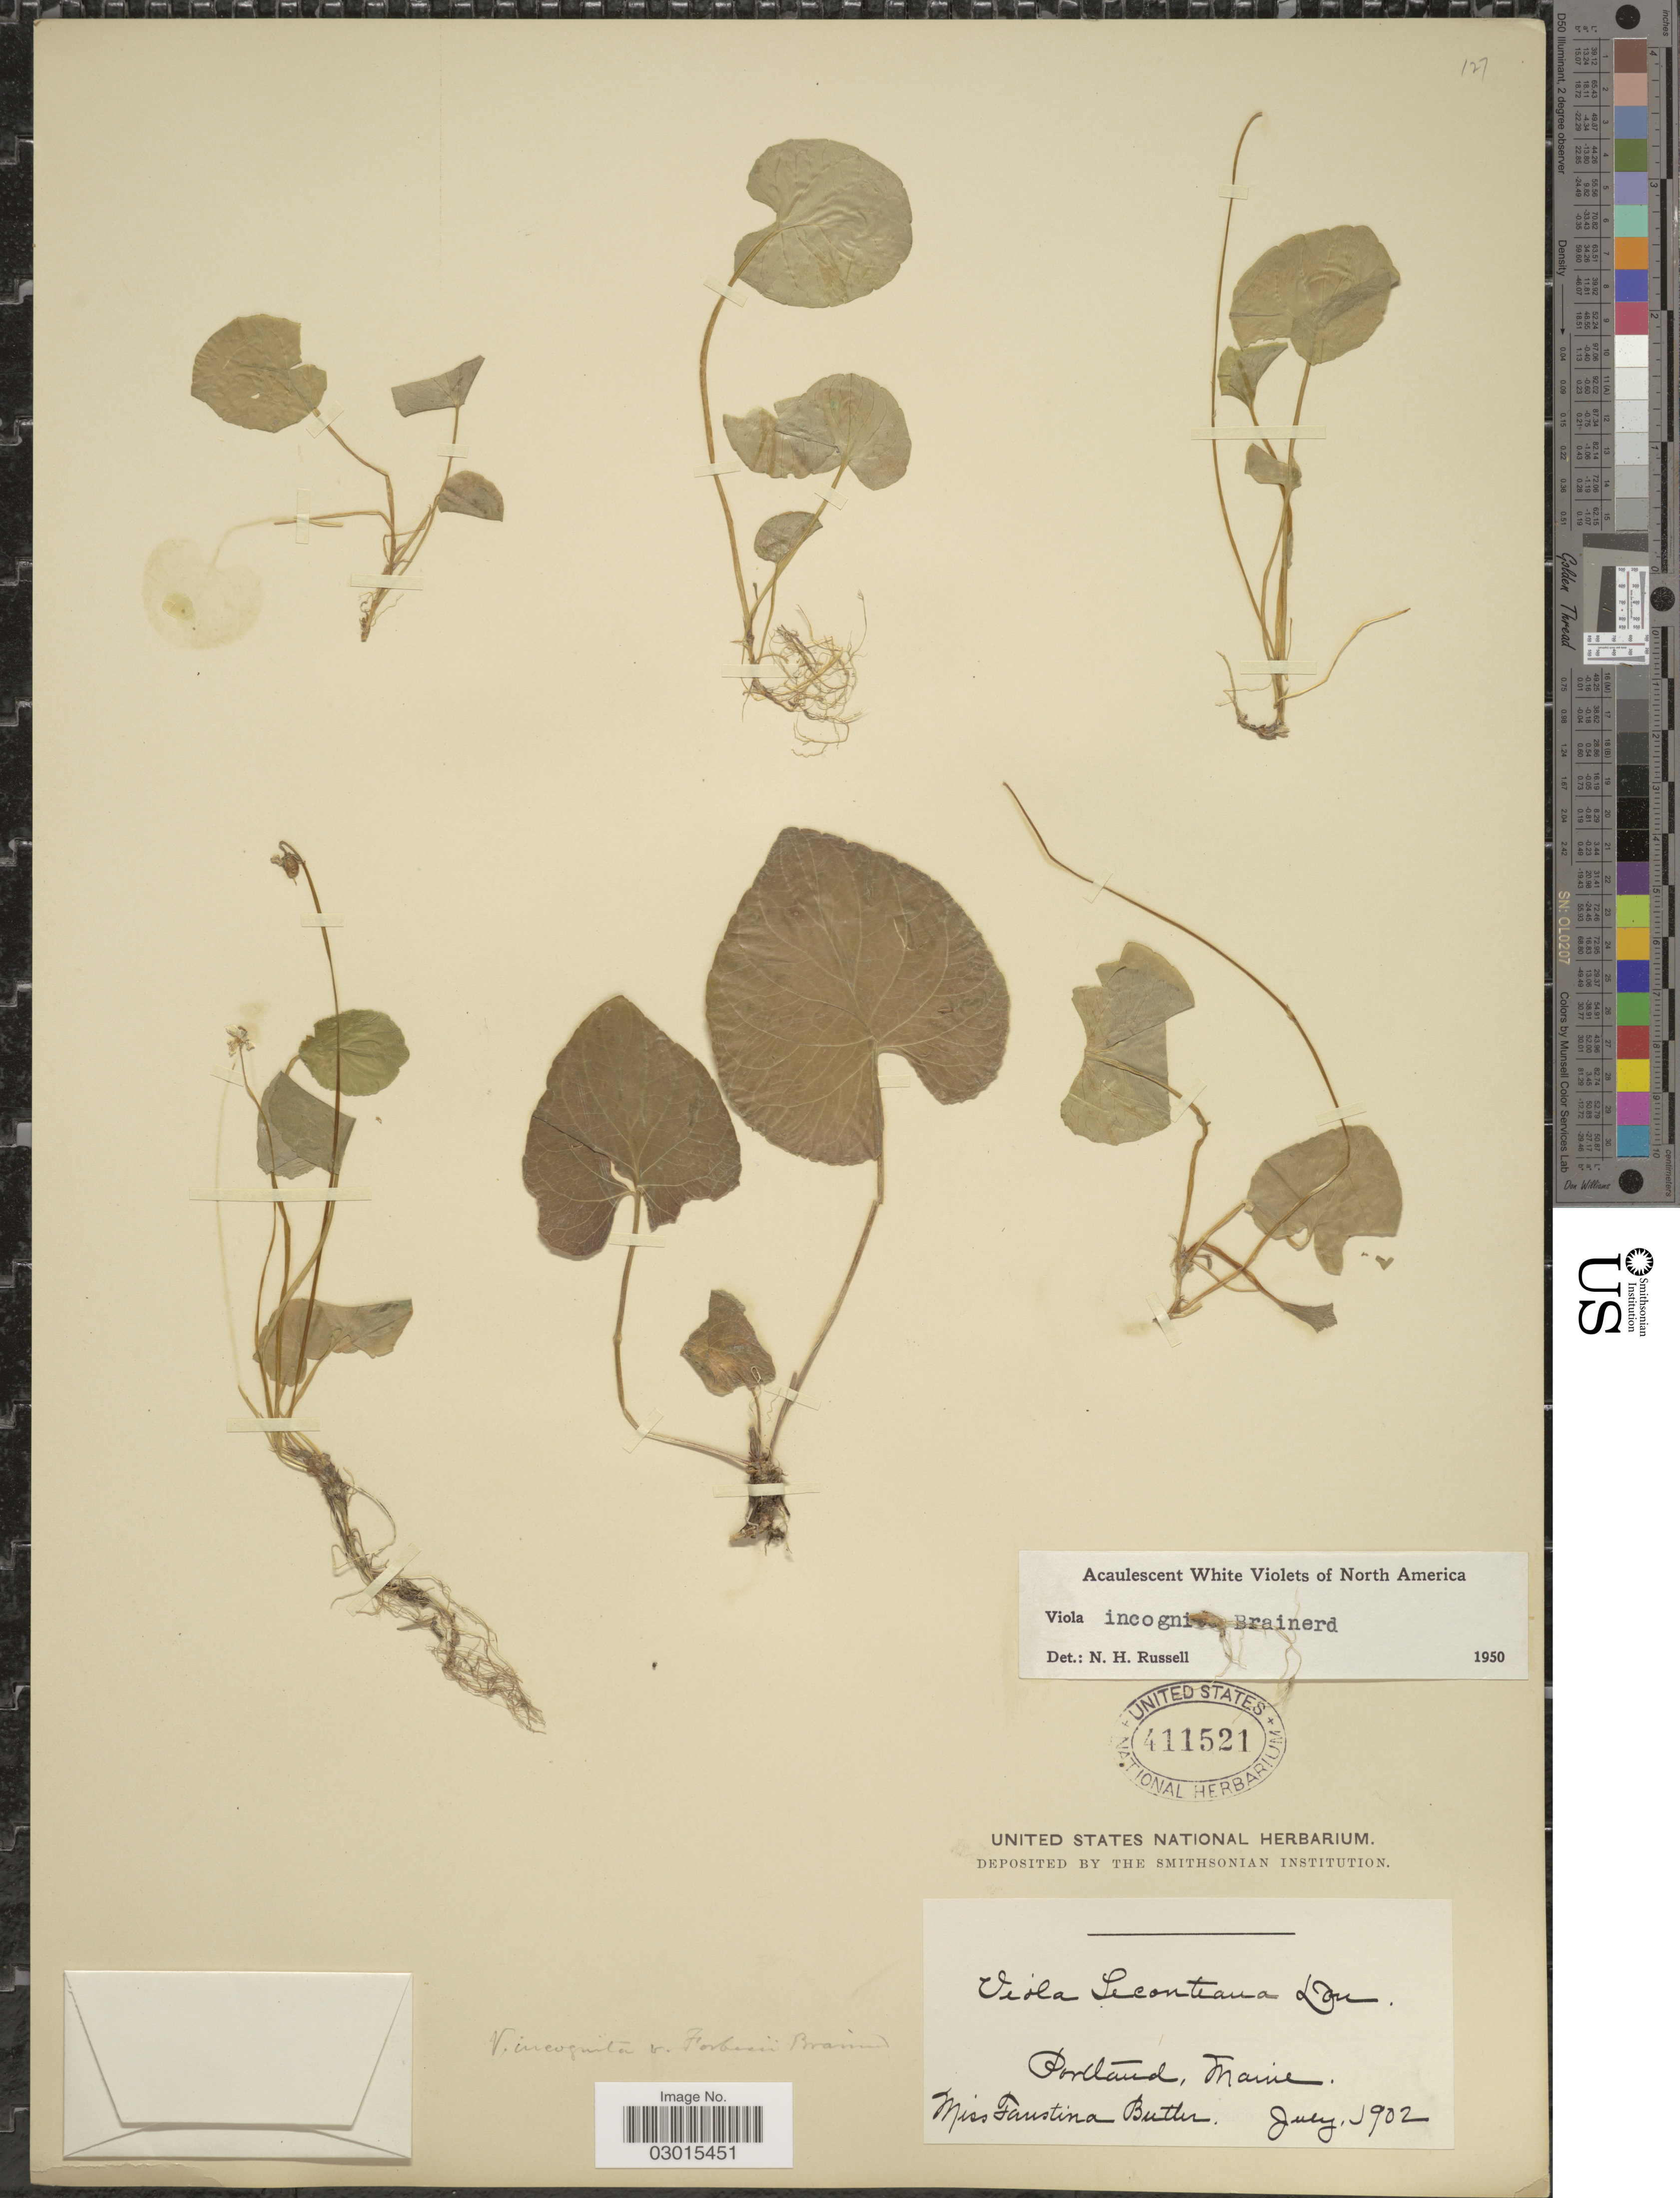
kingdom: Plantae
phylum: Tracheophyta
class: Magnoliopsida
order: Malpighiales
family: Violaceae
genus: Viola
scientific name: Viola incognita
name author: Brainerd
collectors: F. Butler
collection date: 1902-07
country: United States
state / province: Maine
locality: Portland.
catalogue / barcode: US 411521